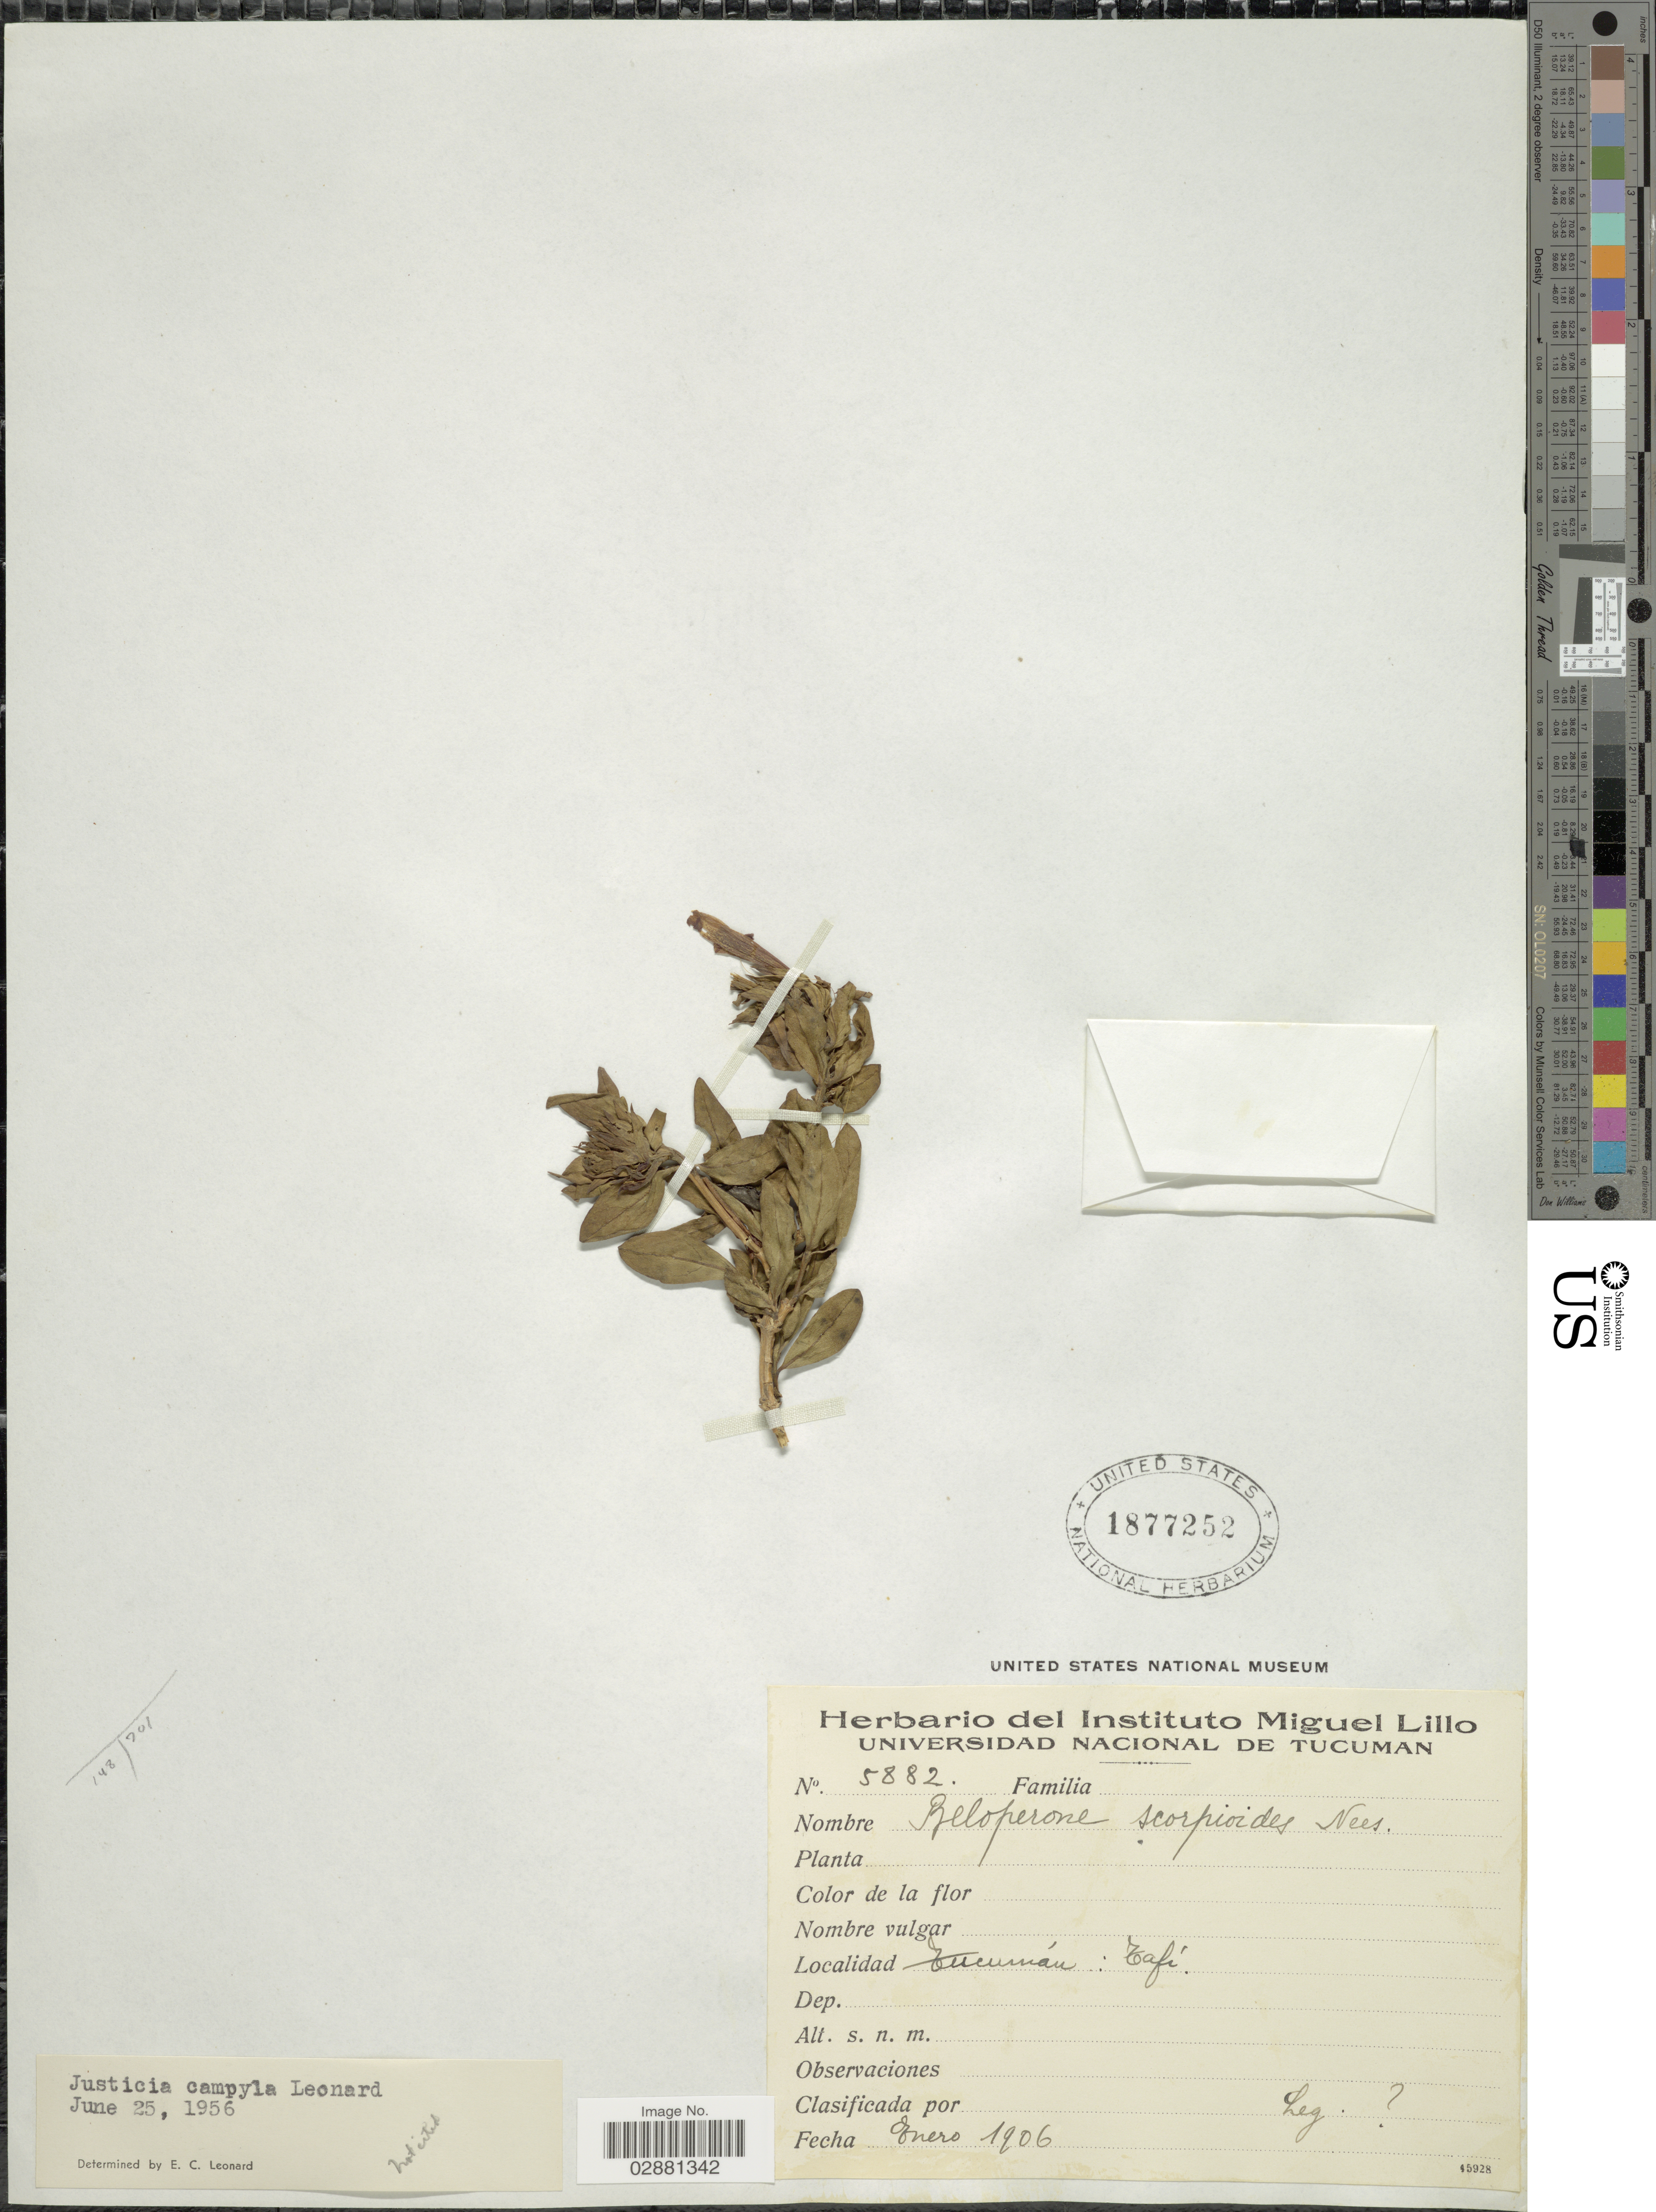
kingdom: Plantae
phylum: Tracheophyta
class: Magnoliopsida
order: Lamiales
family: Acanthaceae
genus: Justicia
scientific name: Justicia xylosteoides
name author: Griseb.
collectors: ex herb. Instituto Miguel Lillo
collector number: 5882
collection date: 1906-01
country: Argentina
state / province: Tucuman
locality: Tucumán: Tafí.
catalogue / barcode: US 1877252